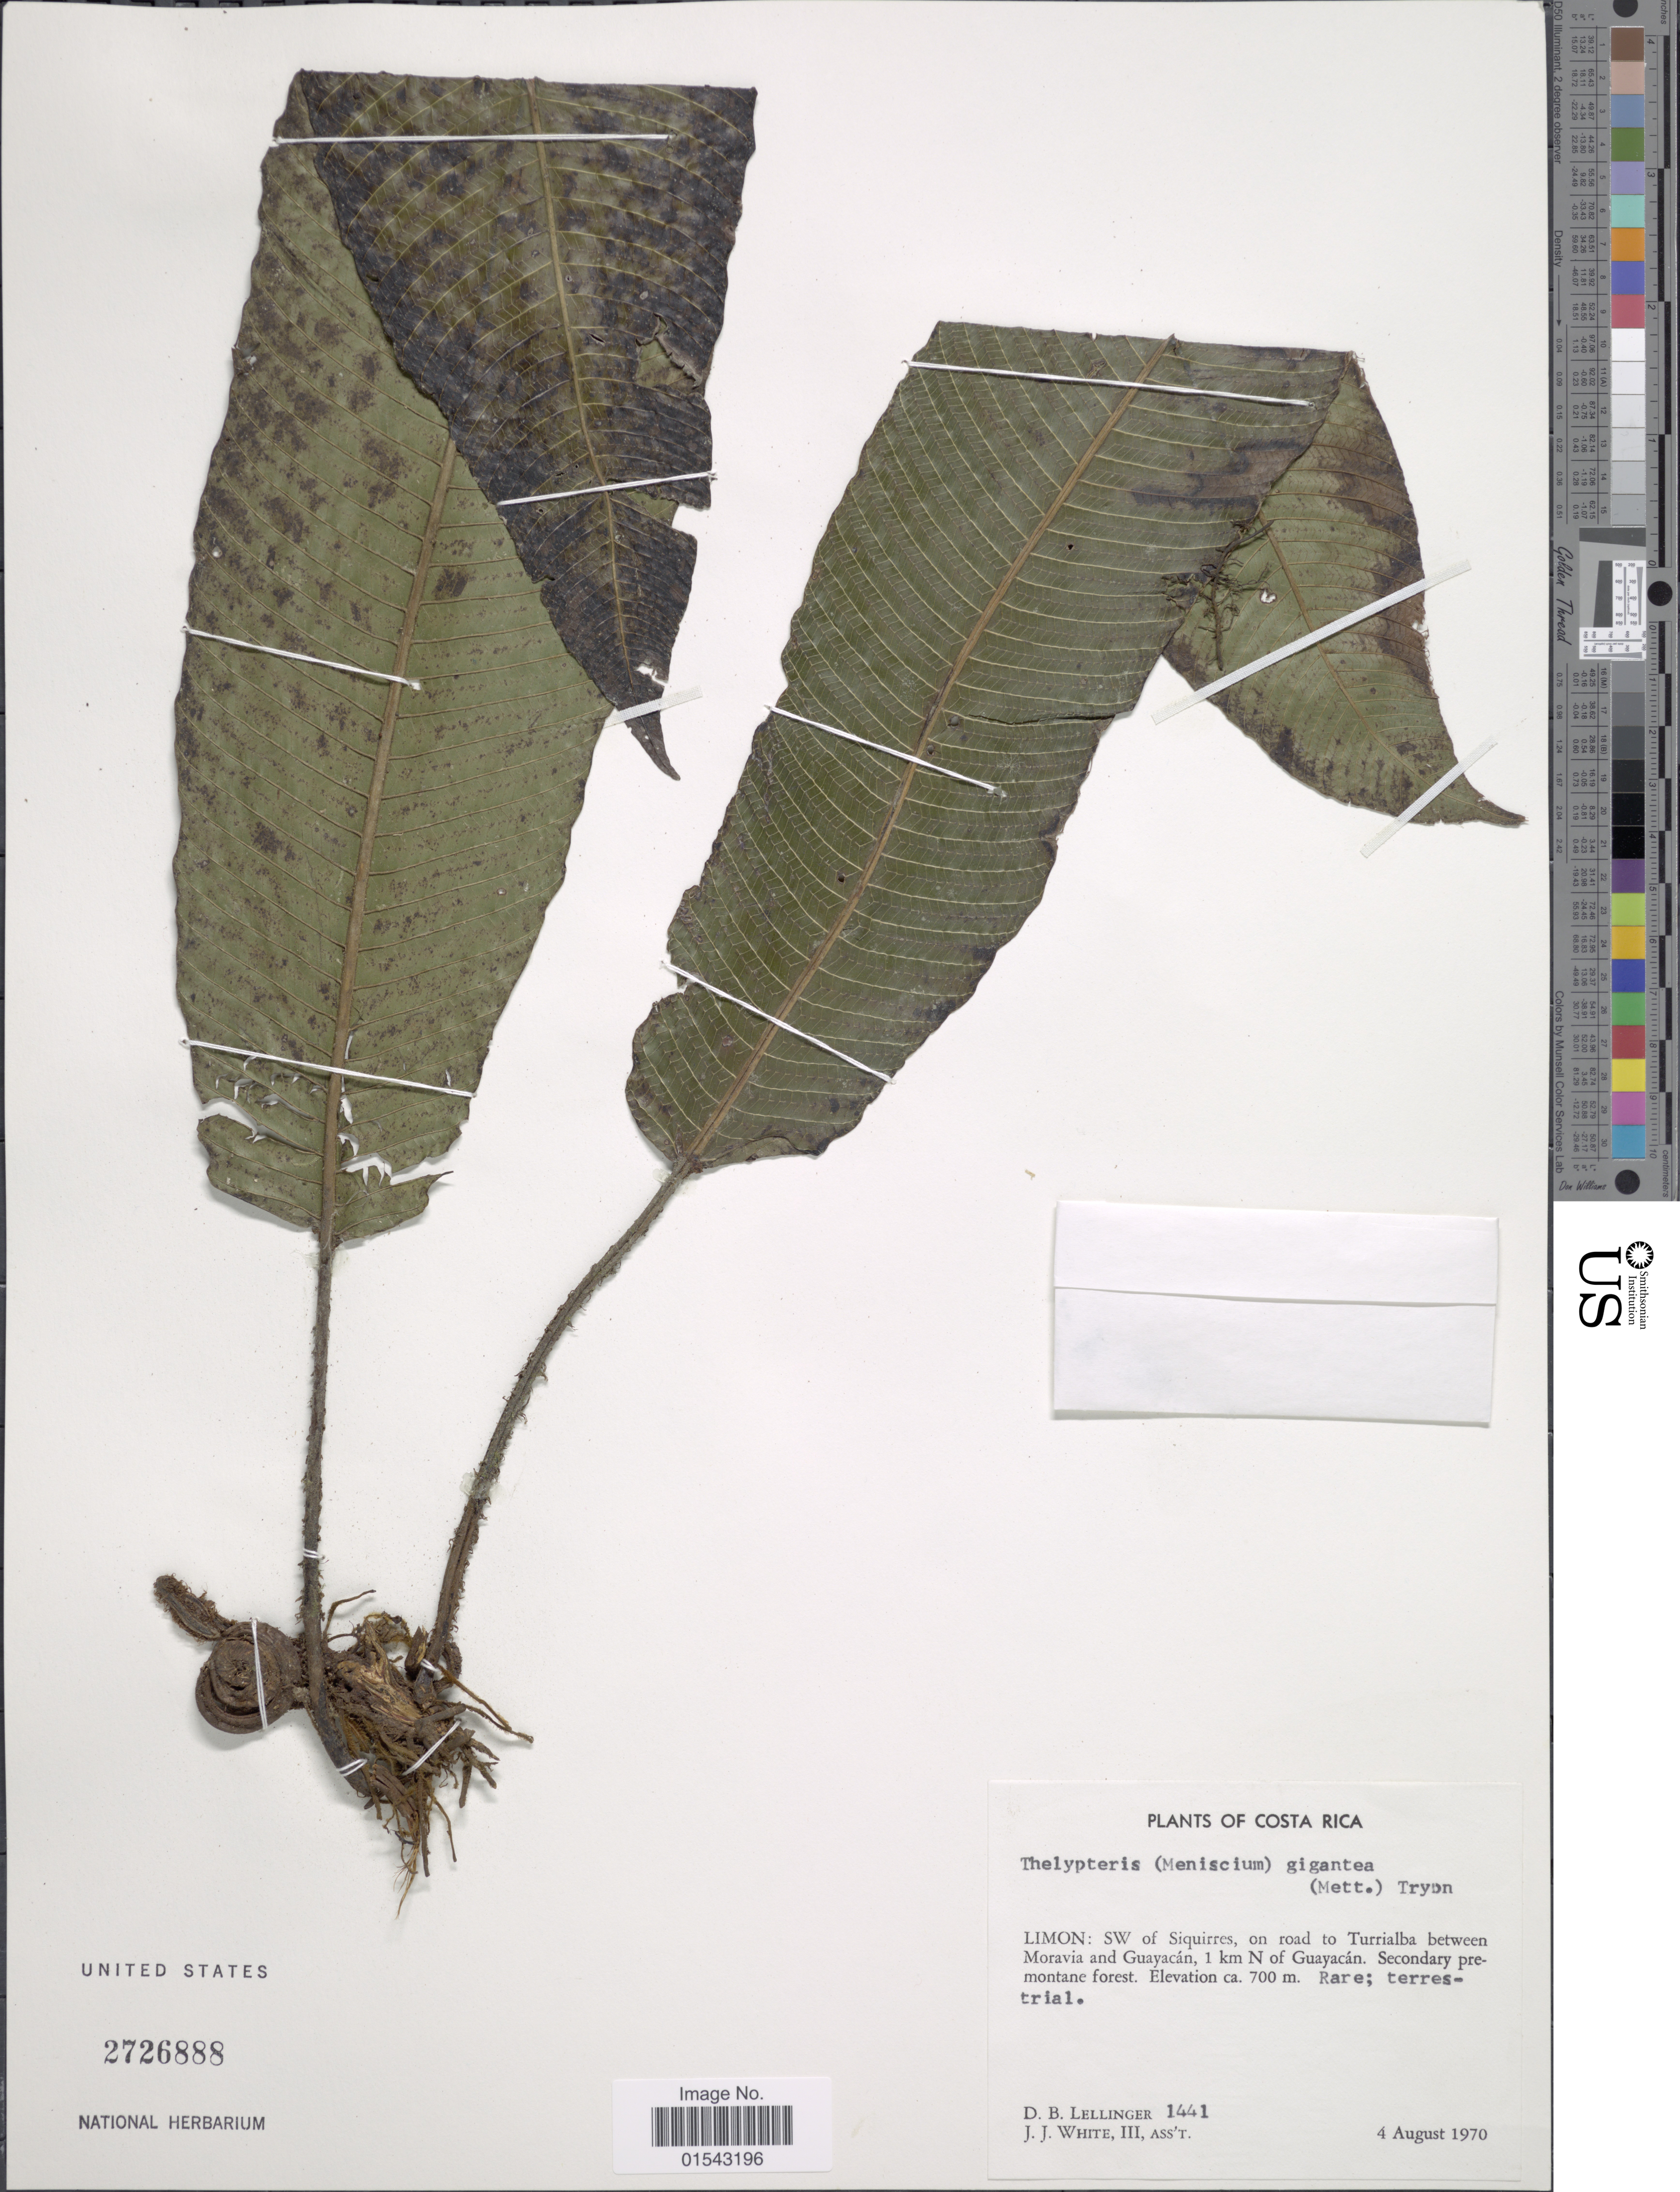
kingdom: Plantae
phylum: Tracheophyta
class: Polypodiopsida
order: Polypodiales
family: Thelypteridaceae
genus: Meniscium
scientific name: Meniscium giganteum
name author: Mett.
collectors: D. B. Lellinger & J. J. White III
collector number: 1441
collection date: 1970-08-04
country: Costa Rica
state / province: Limón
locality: Limon: SW of Siquirres, on road to Turrialba between Moravia and Guayacan, 1 km N of Guayacan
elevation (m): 700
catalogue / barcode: US 2726888